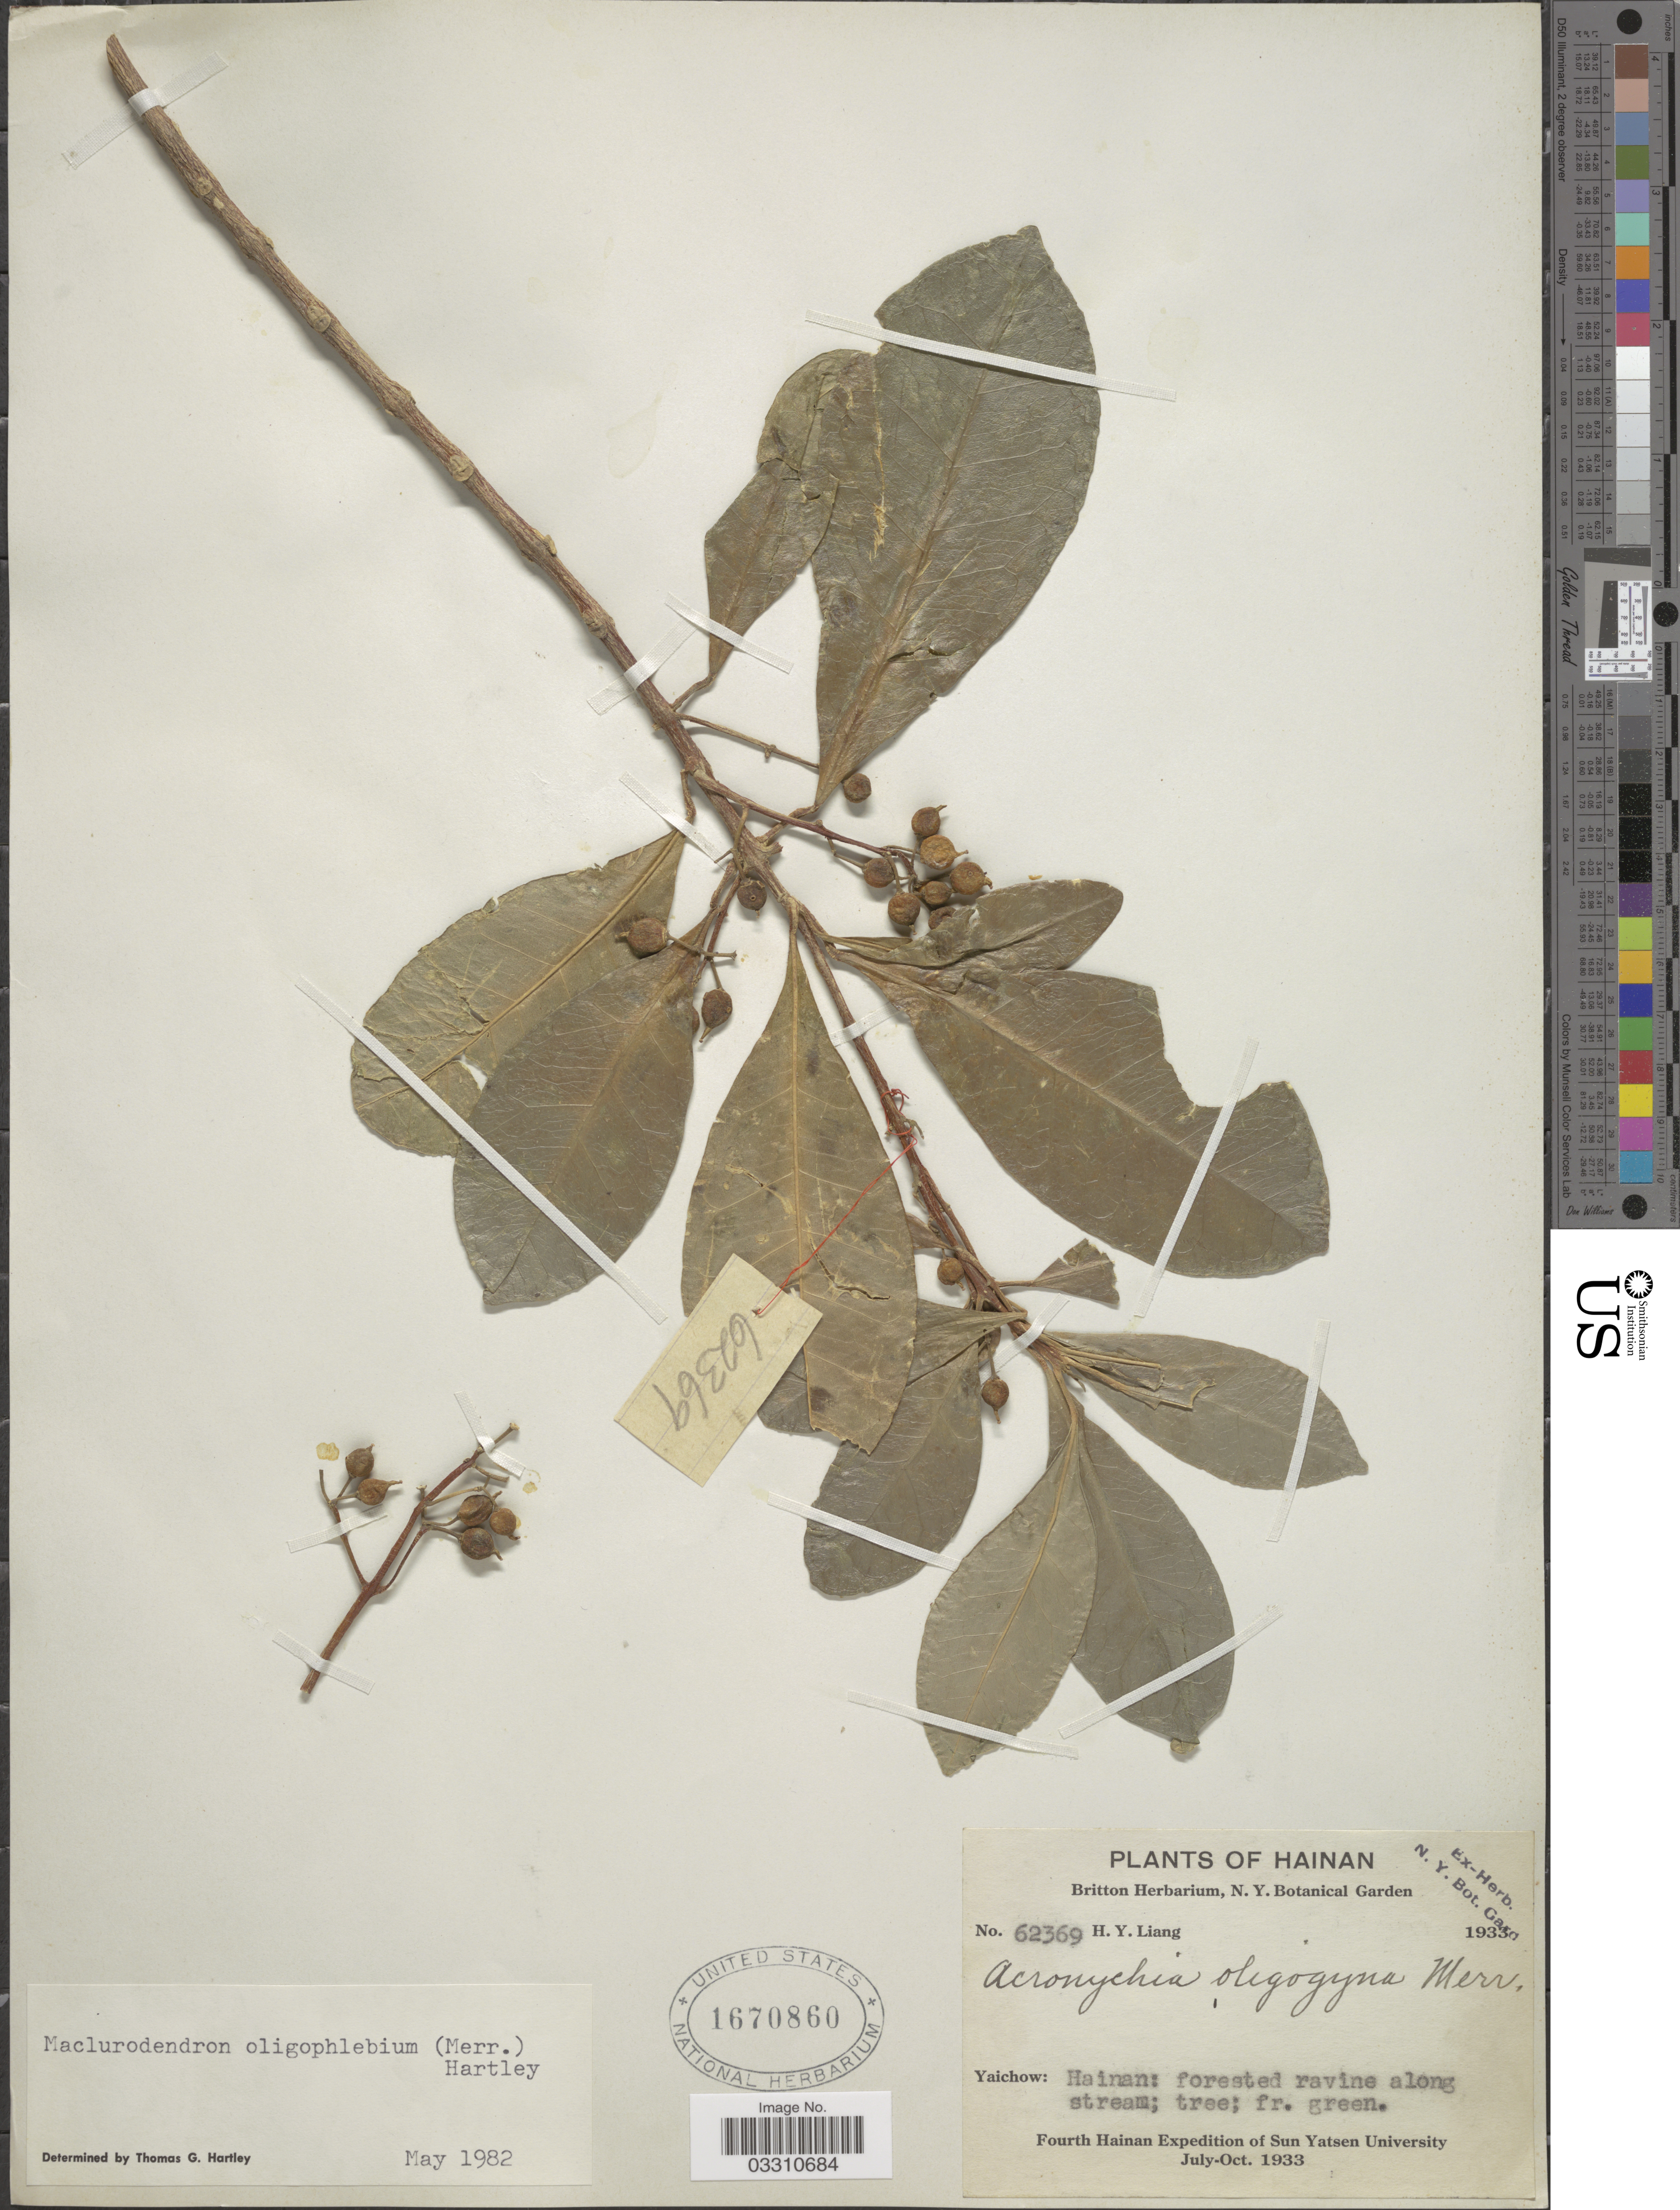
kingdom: Plantae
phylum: Tracheophyta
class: Magnoliopsida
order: Sapindales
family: Rutaceae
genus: Maclurodendron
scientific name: Maclurodendron oligophlebium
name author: (Merr.) T.G. Hartley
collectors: H. Y. Liang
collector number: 62369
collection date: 1933-07/1933-10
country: China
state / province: Hainan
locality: Yaichow: Hainan.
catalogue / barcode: US 1670860